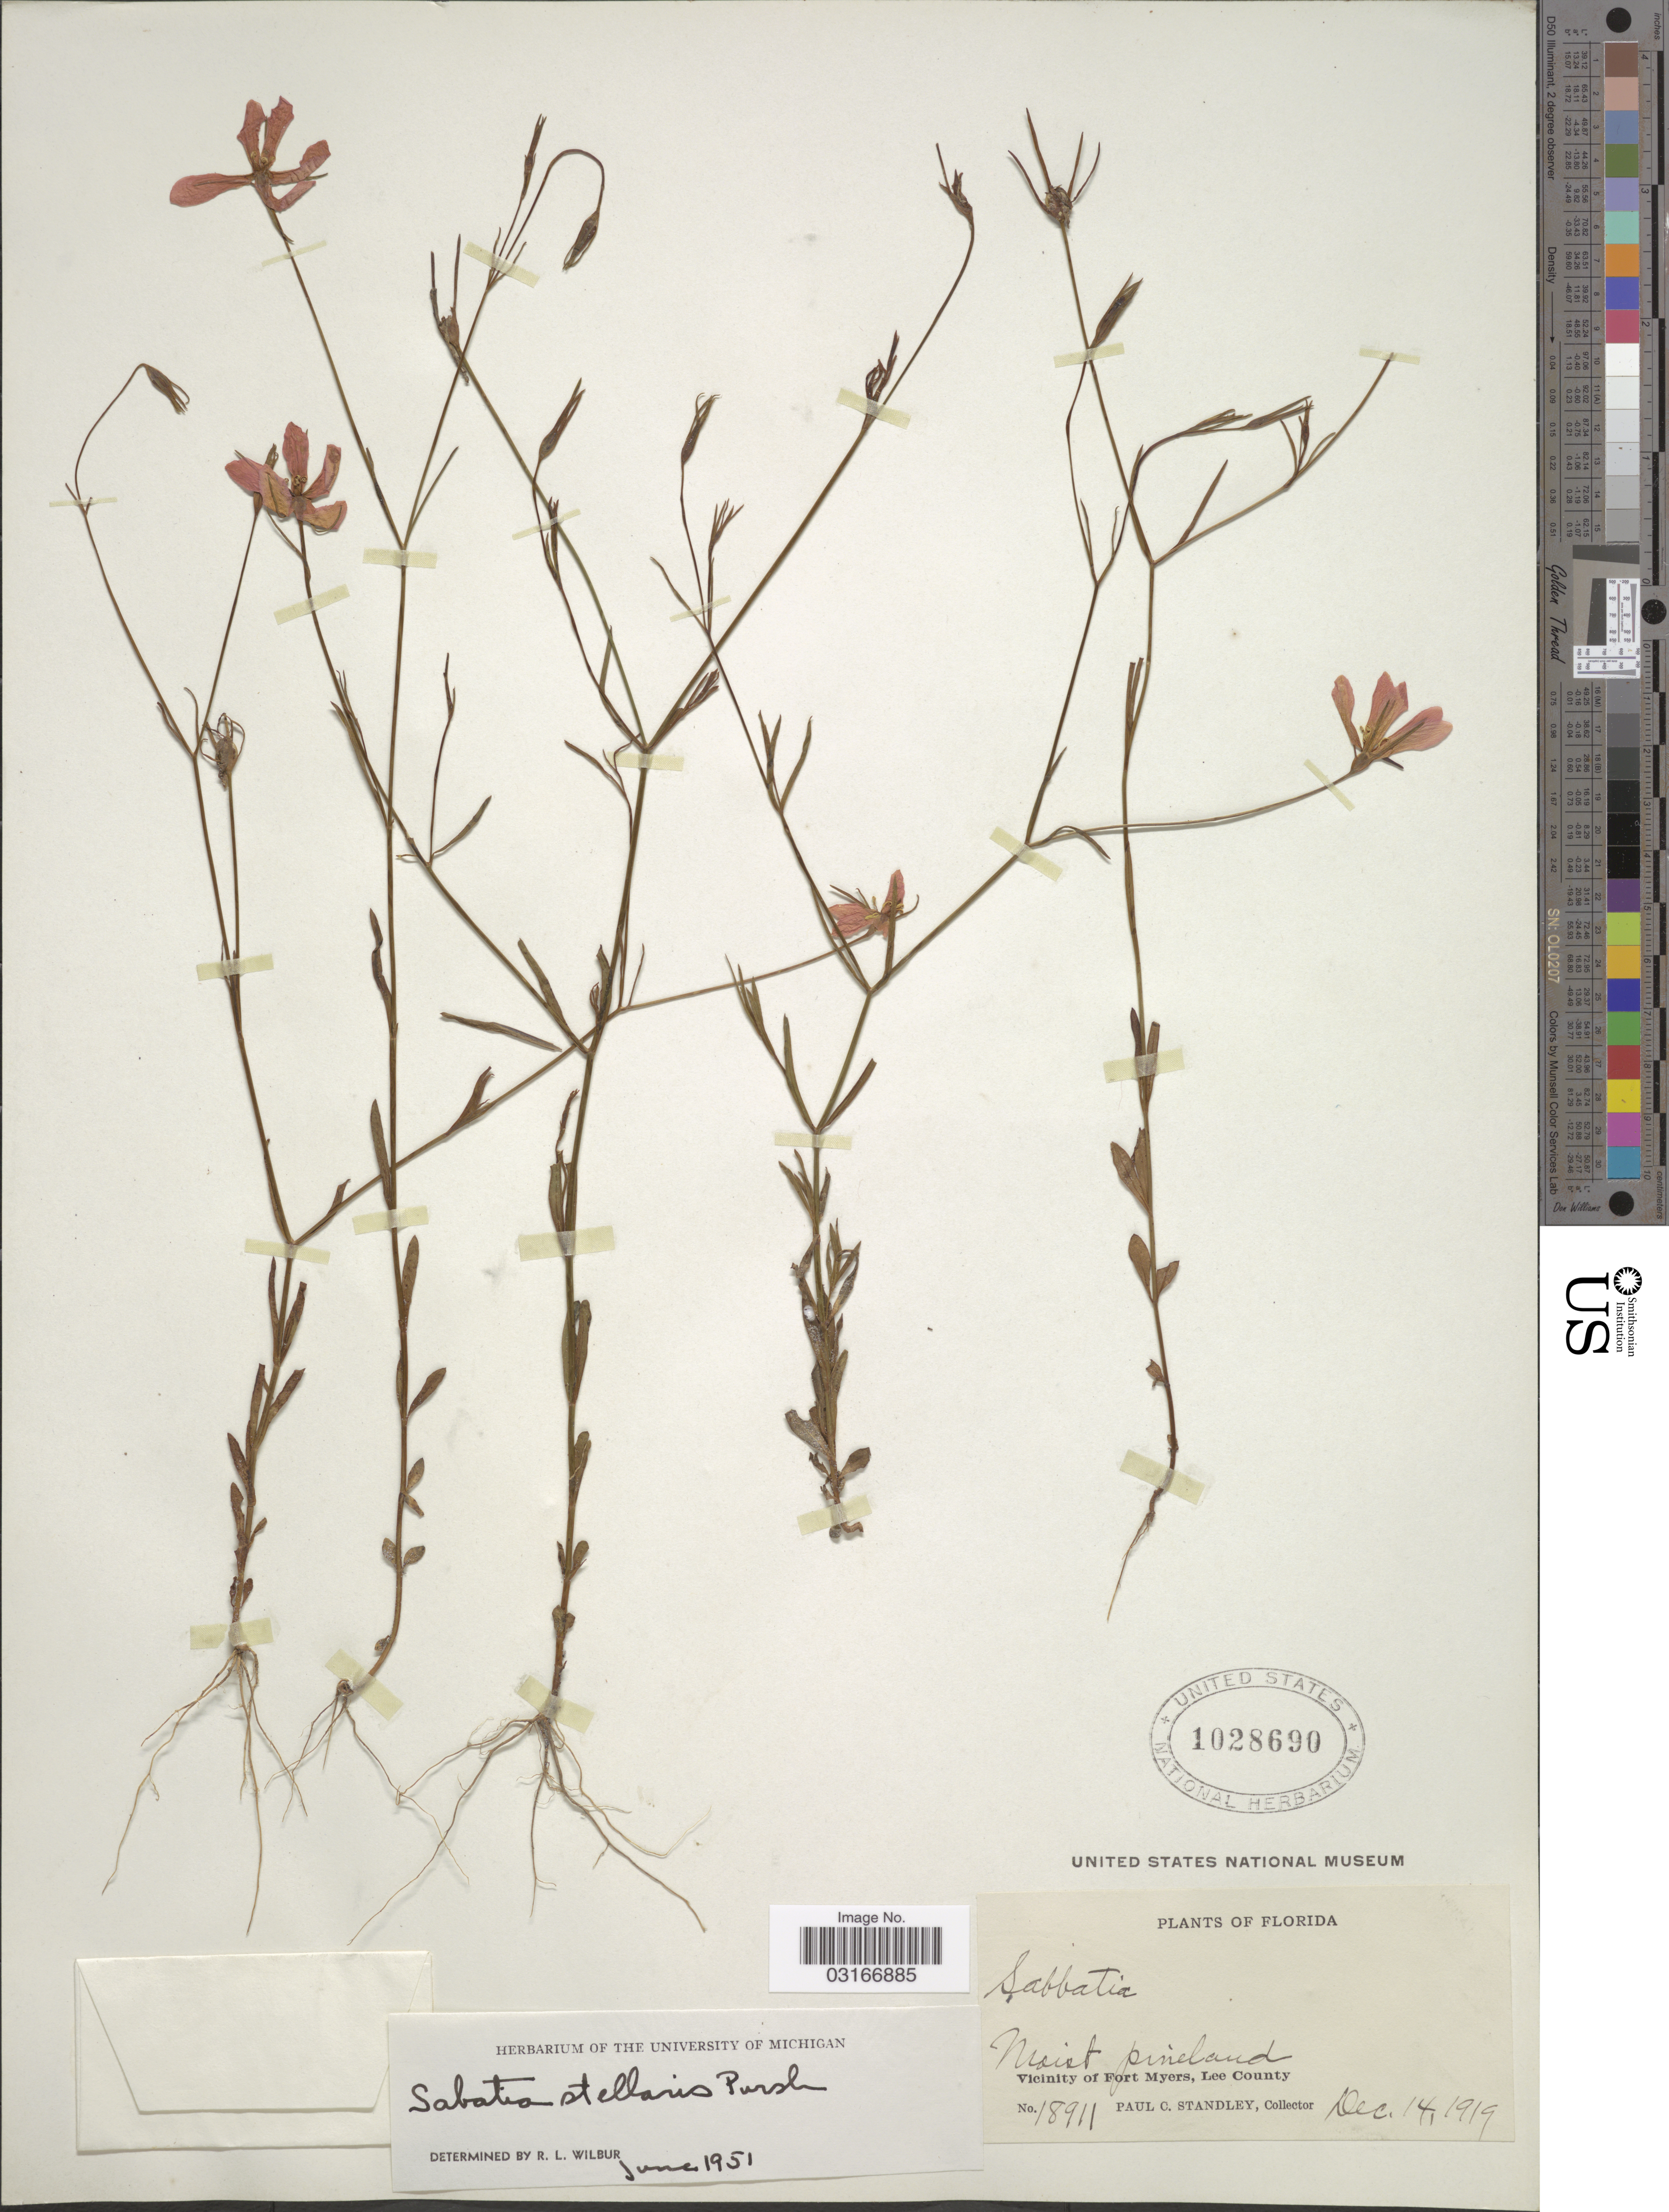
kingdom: Plantae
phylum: Tracheophyta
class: Magnoliopsida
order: Gentianales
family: Gentianaceae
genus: Sabatia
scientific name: Sabatia stellaris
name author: Pursh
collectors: P. C. Standley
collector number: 18911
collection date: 1919-12-14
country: United States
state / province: Florida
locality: Vicinity of Fort Myers, Lee County.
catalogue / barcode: US 1028690